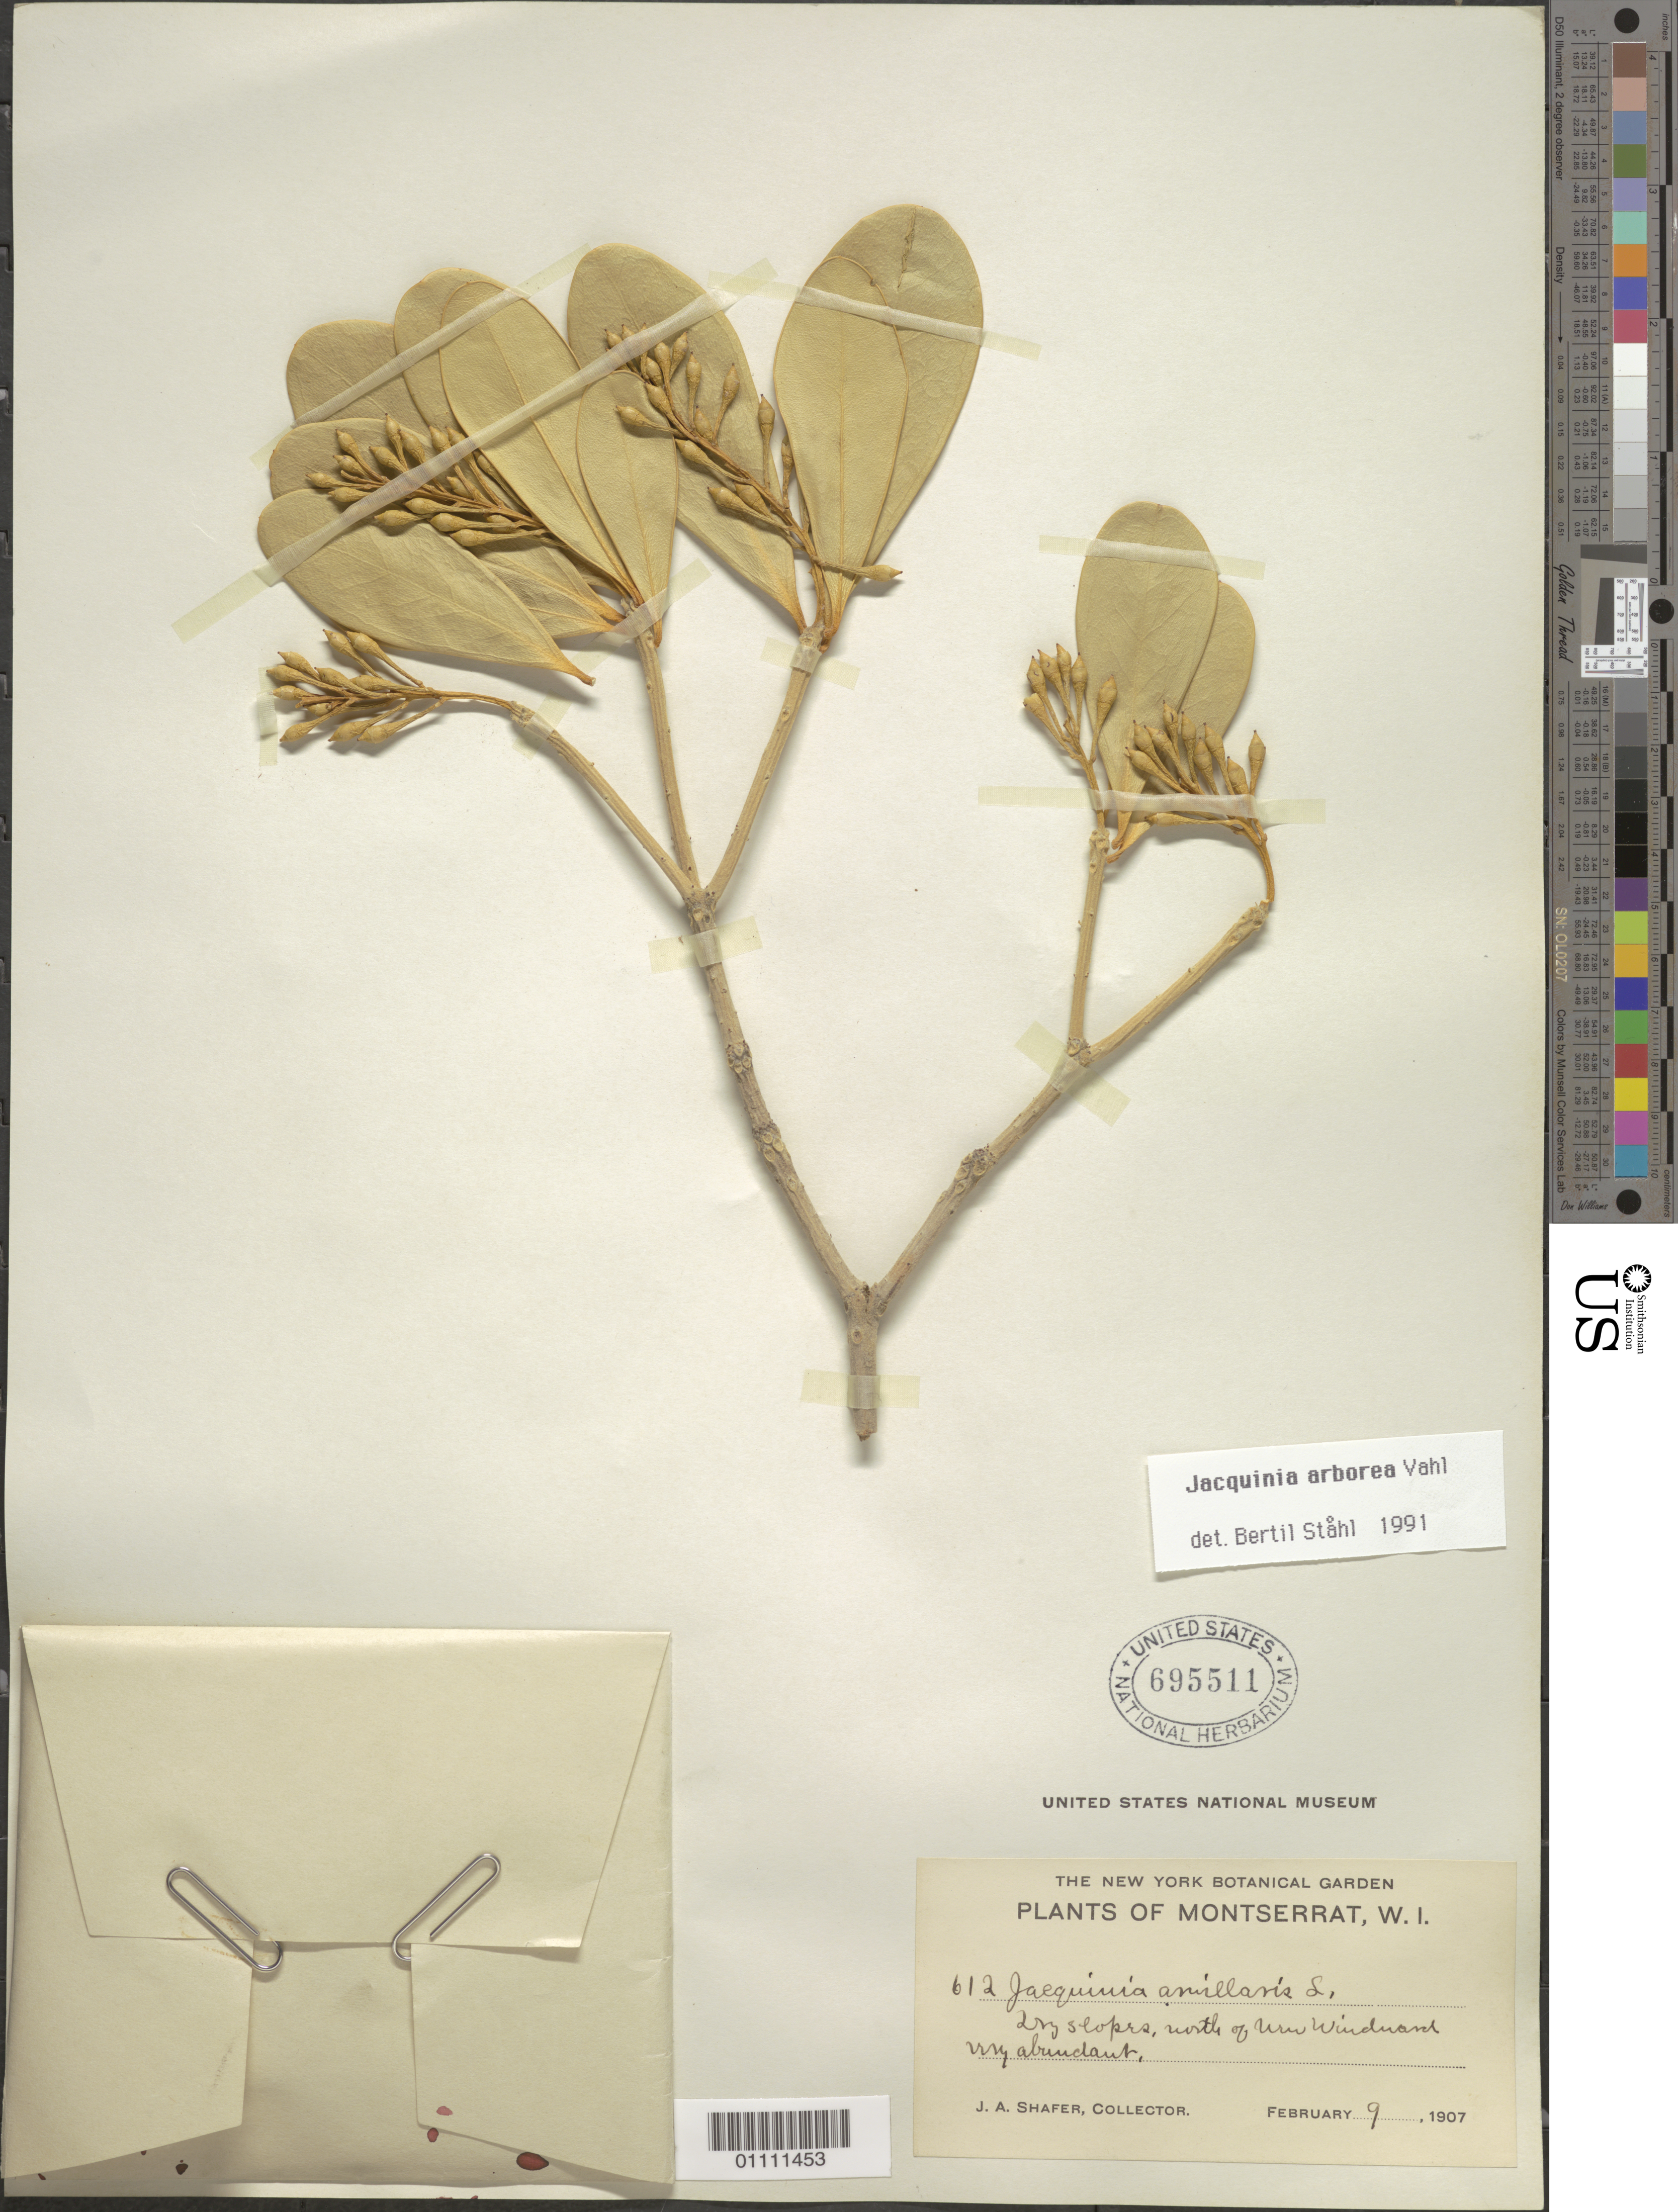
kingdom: Plantae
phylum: Tracheophyta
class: Magnoliopsida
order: Ericales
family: Primulaceae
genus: Jacquinia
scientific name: Jacquinia arborea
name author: Vahl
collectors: J. A. Shafer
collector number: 612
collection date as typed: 09 Feb 1907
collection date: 1907-02-09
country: Montserrat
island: Montserrat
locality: Dry slopes, N of Windward.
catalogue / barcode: US 695511